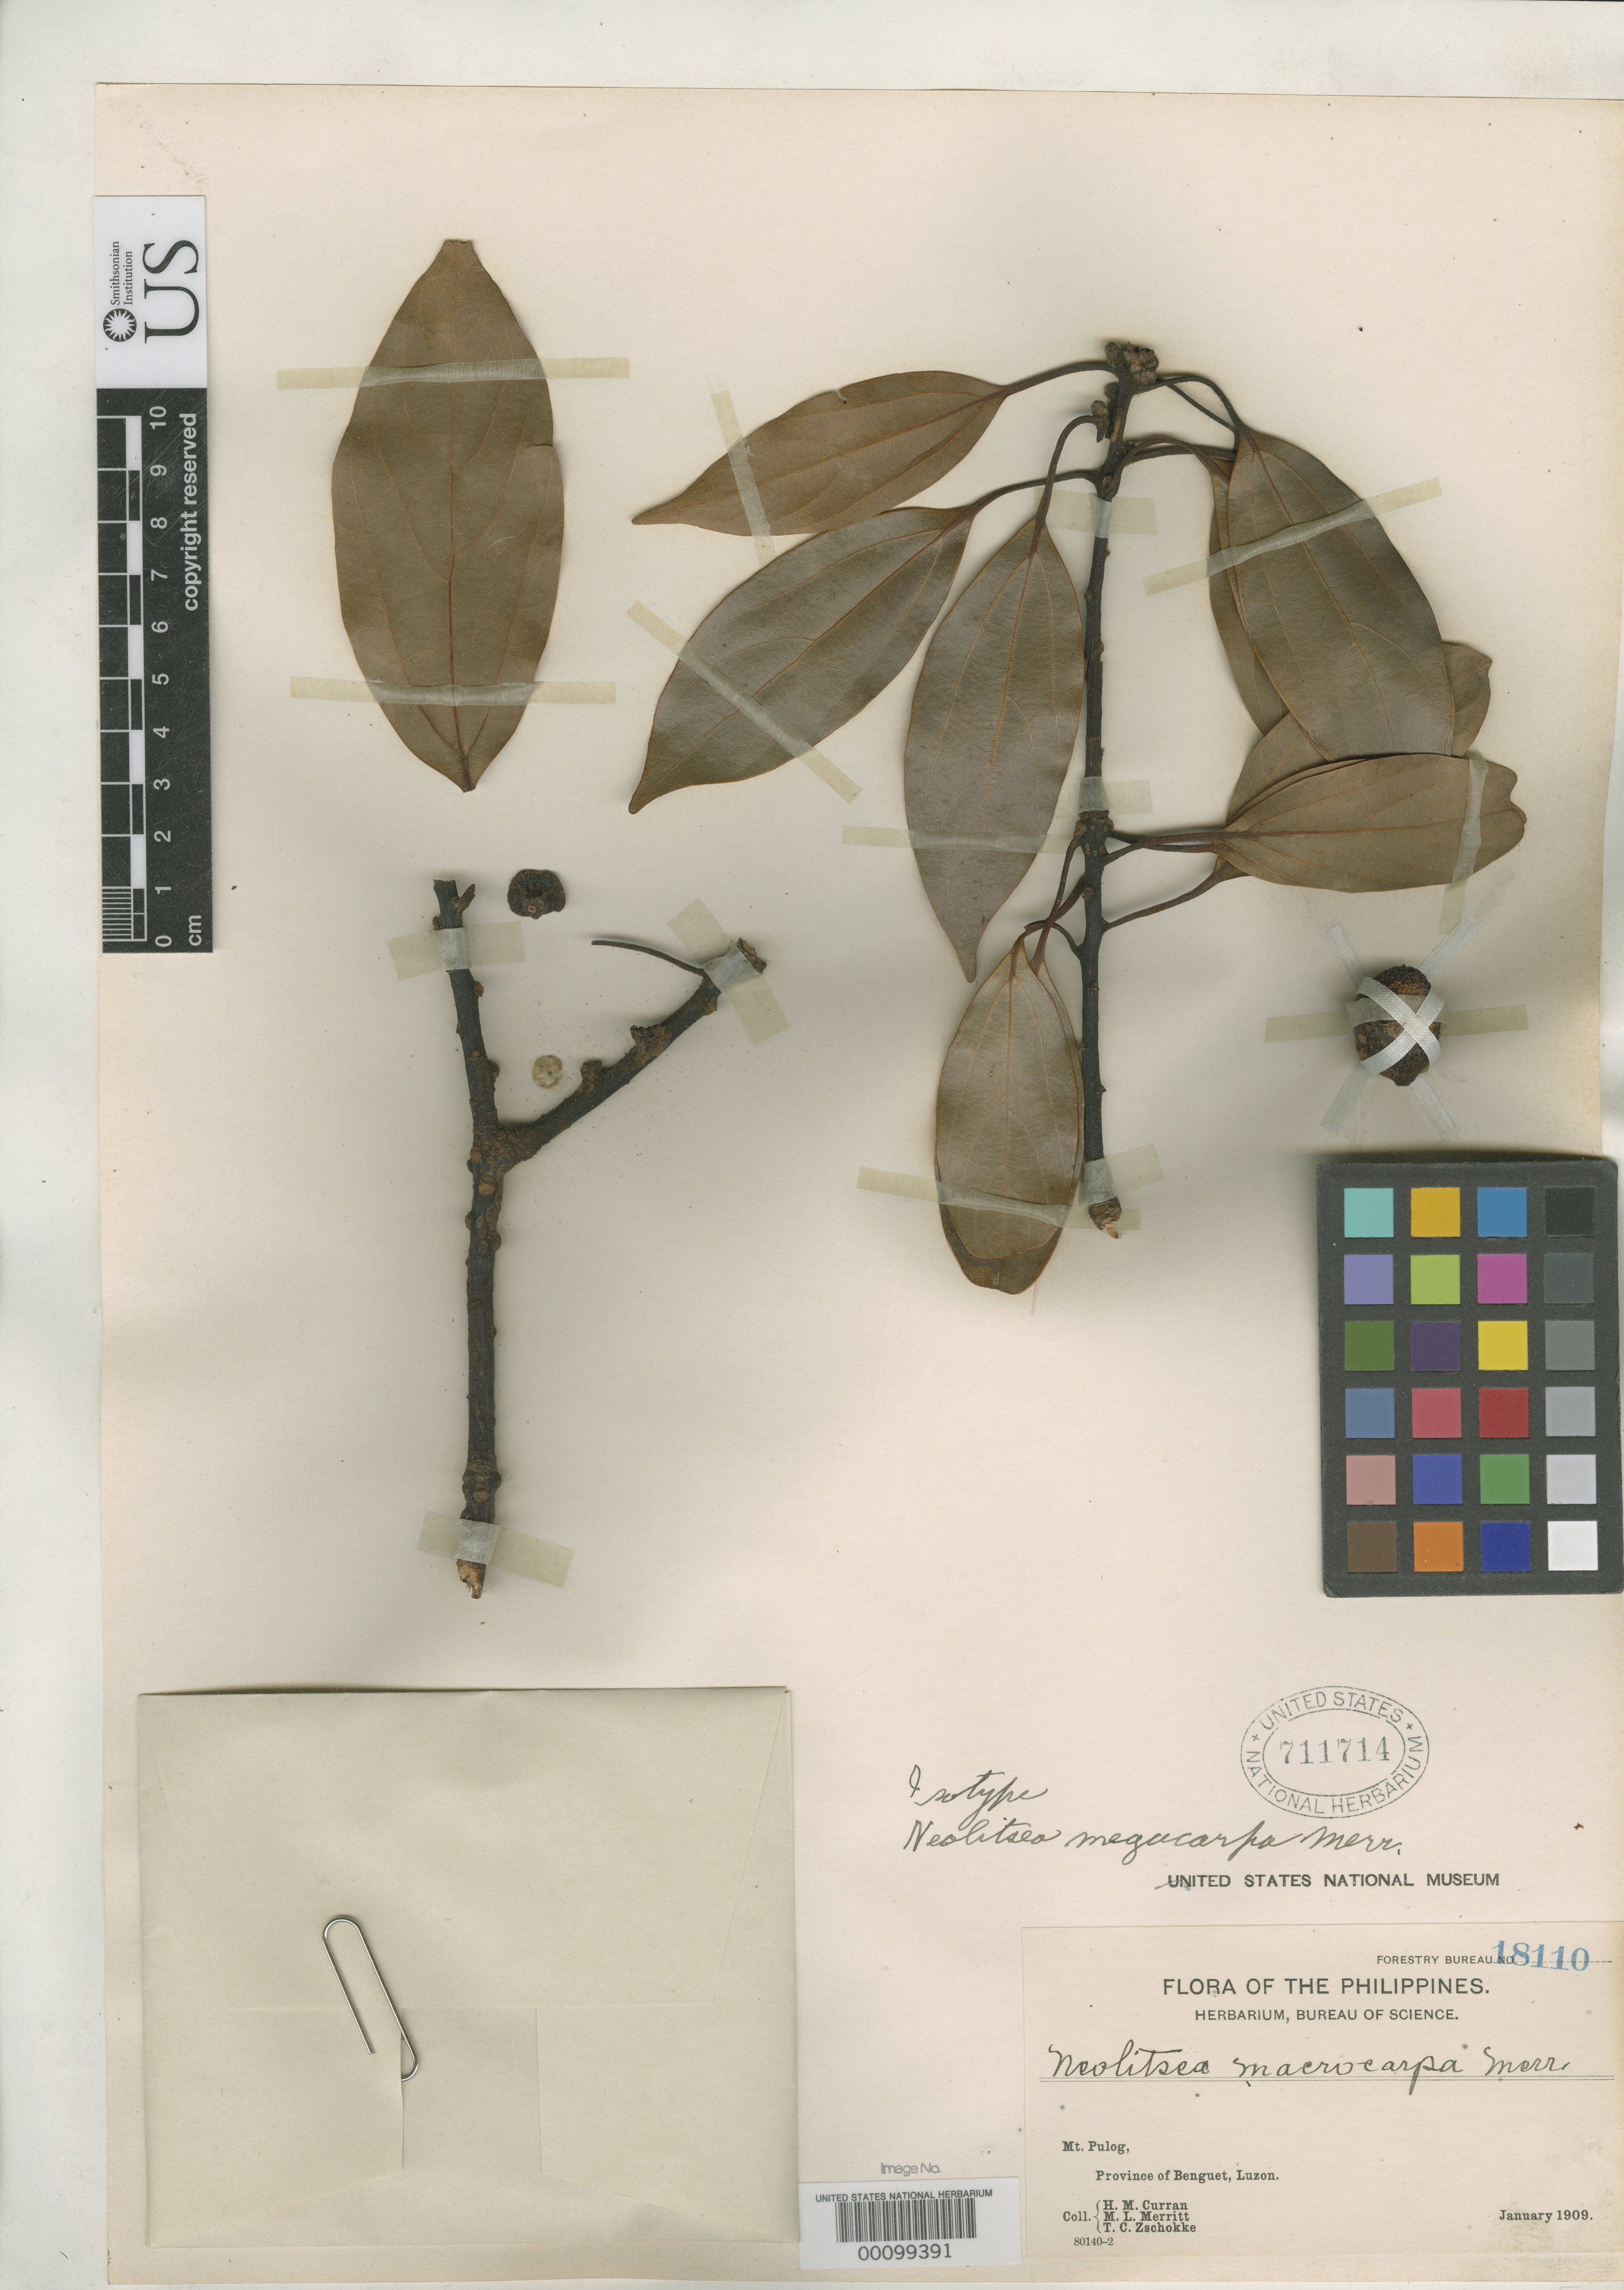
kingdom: Plantae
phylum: Tracheophyta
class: Magnoliopsida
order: Laurales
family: Lauraceae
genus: Neolitsea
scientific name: Neolitsea megacarpa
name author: Merr.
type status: Isotype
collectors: H. M. Curran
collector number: Bur. Sci. 18110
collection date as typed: Jan 1909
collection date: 1909-01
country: Philippines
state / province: Cordillera (Administrative Region)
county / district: Benguet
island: Luzon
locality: Mt. Pulog.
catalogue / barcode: US 711714